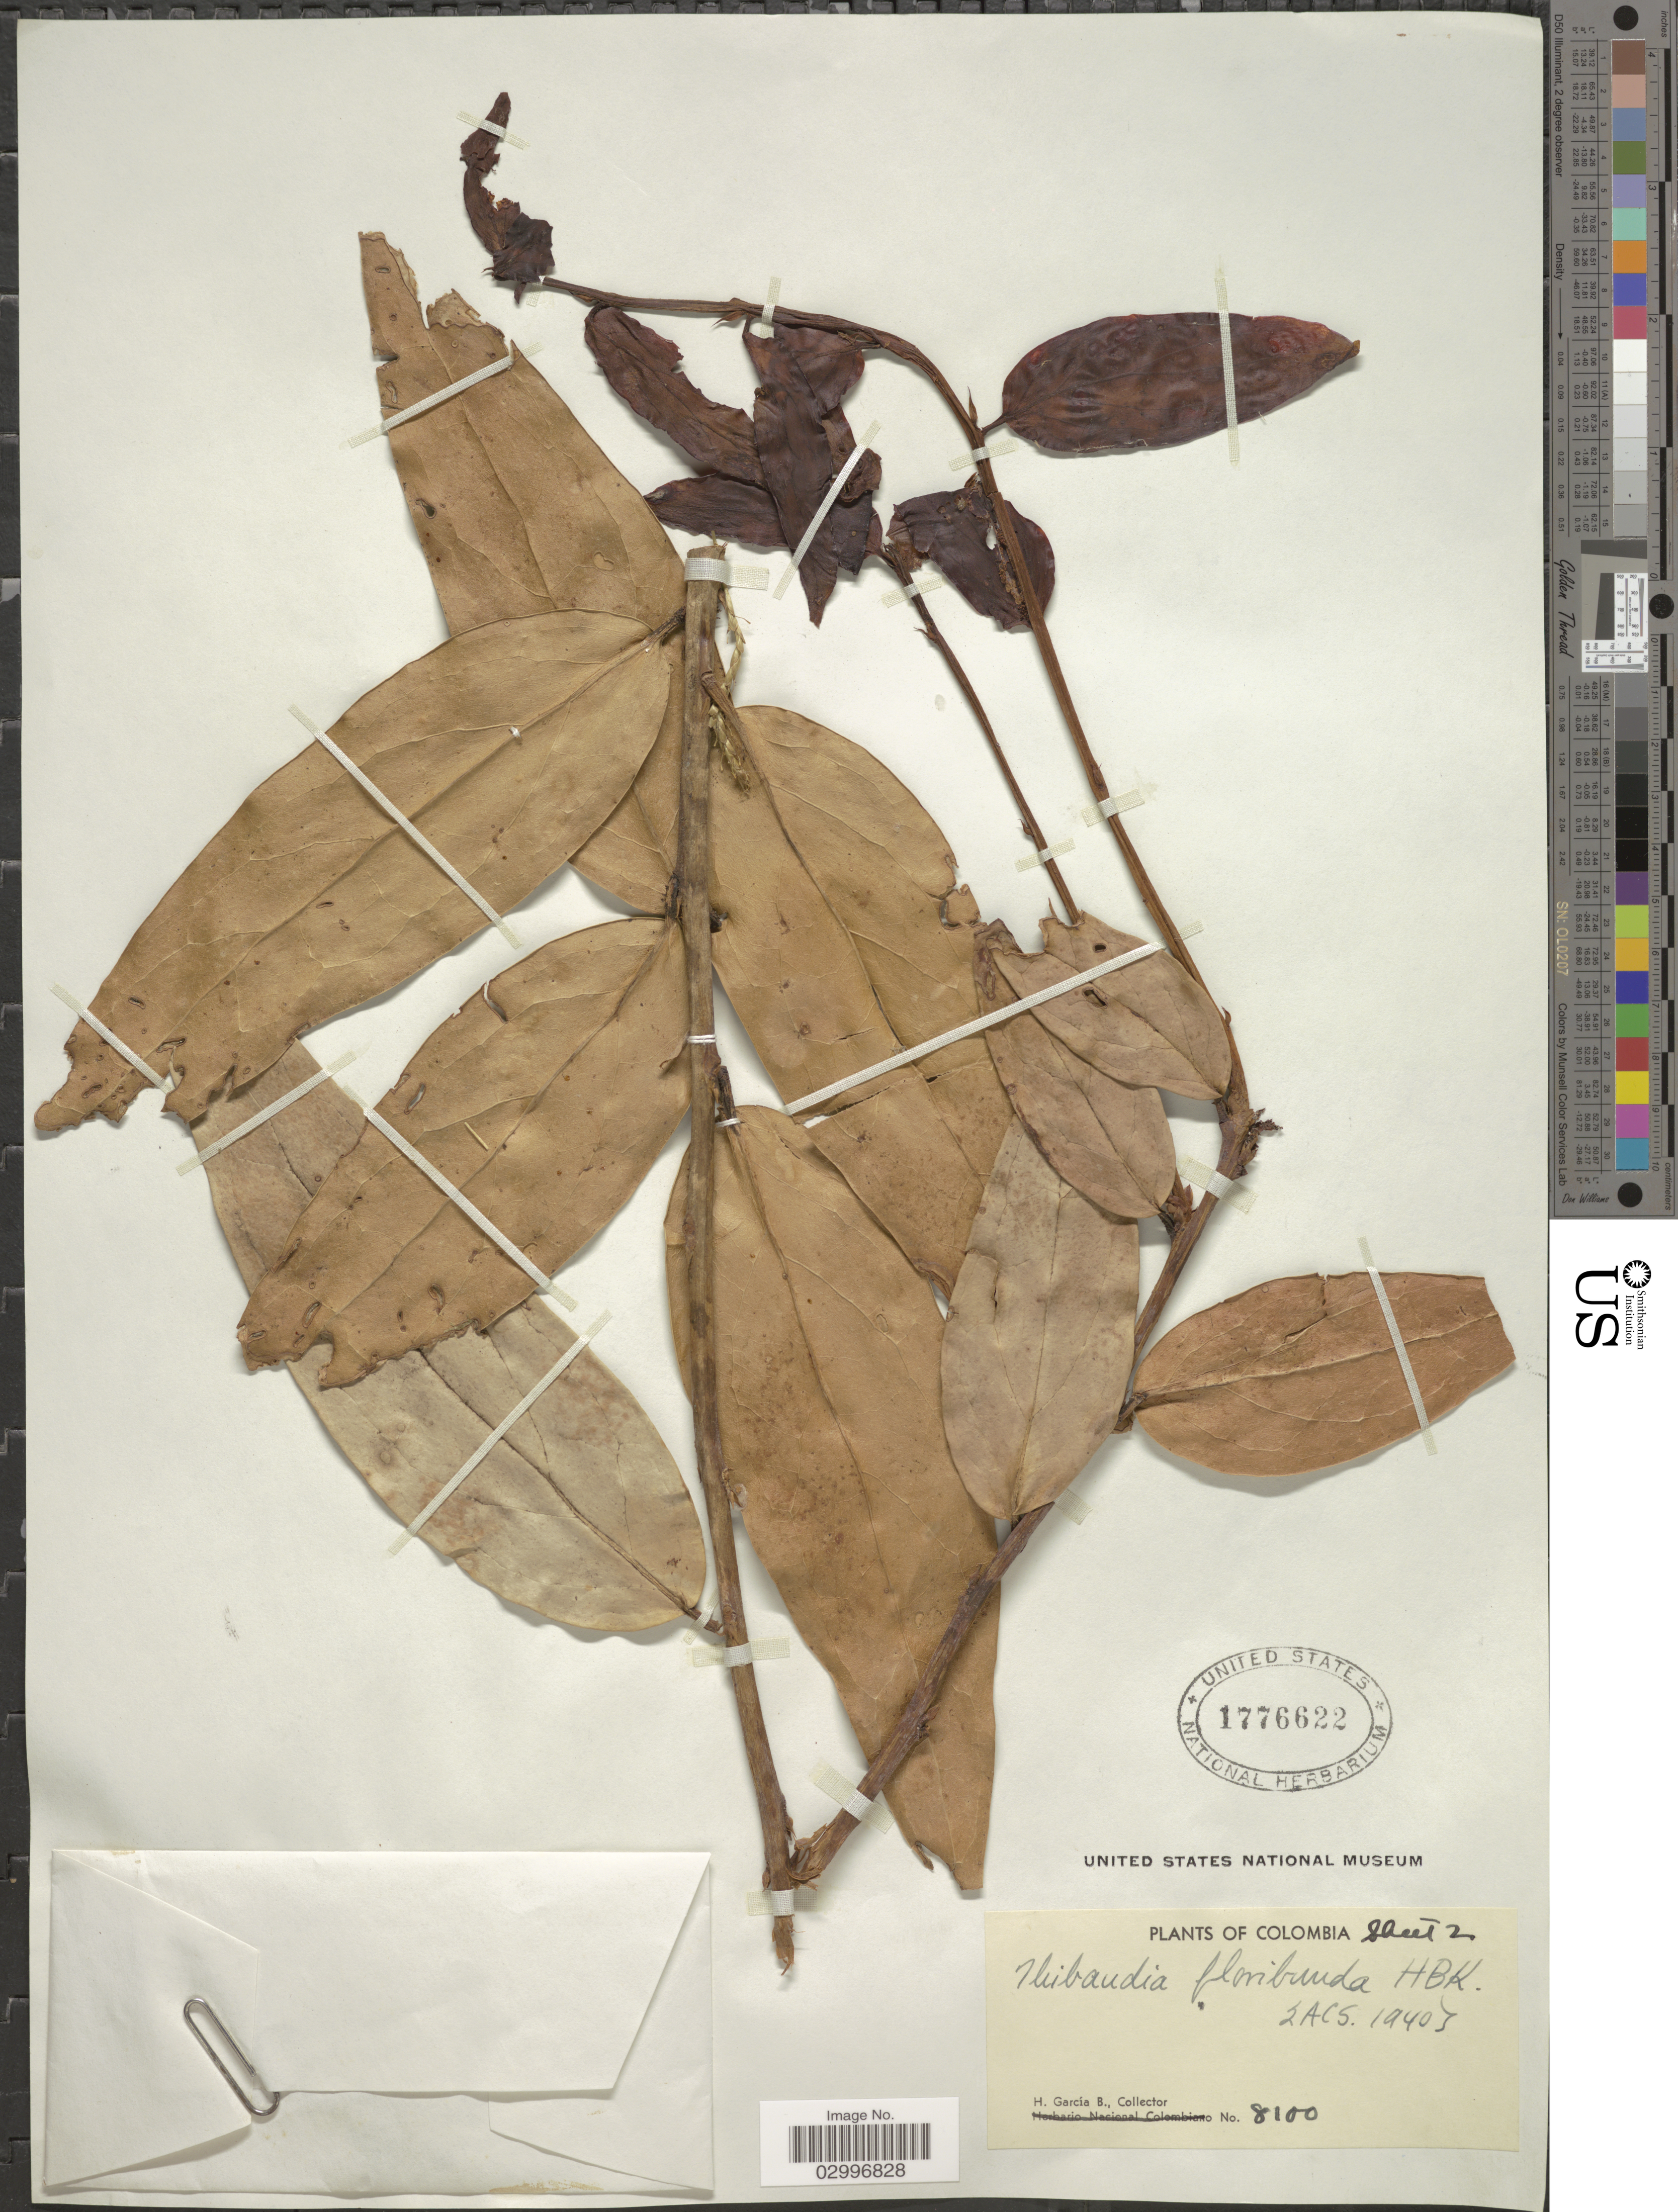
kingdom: Plantae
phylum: Tracheophyta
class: Magnoliopsida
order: Ericales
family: Ericaceae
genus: Thibaudia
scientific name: Thibaudia floribunda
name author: Kunth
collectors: H. García Barriga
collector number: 8100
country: Colombia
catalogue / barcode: US 1776622